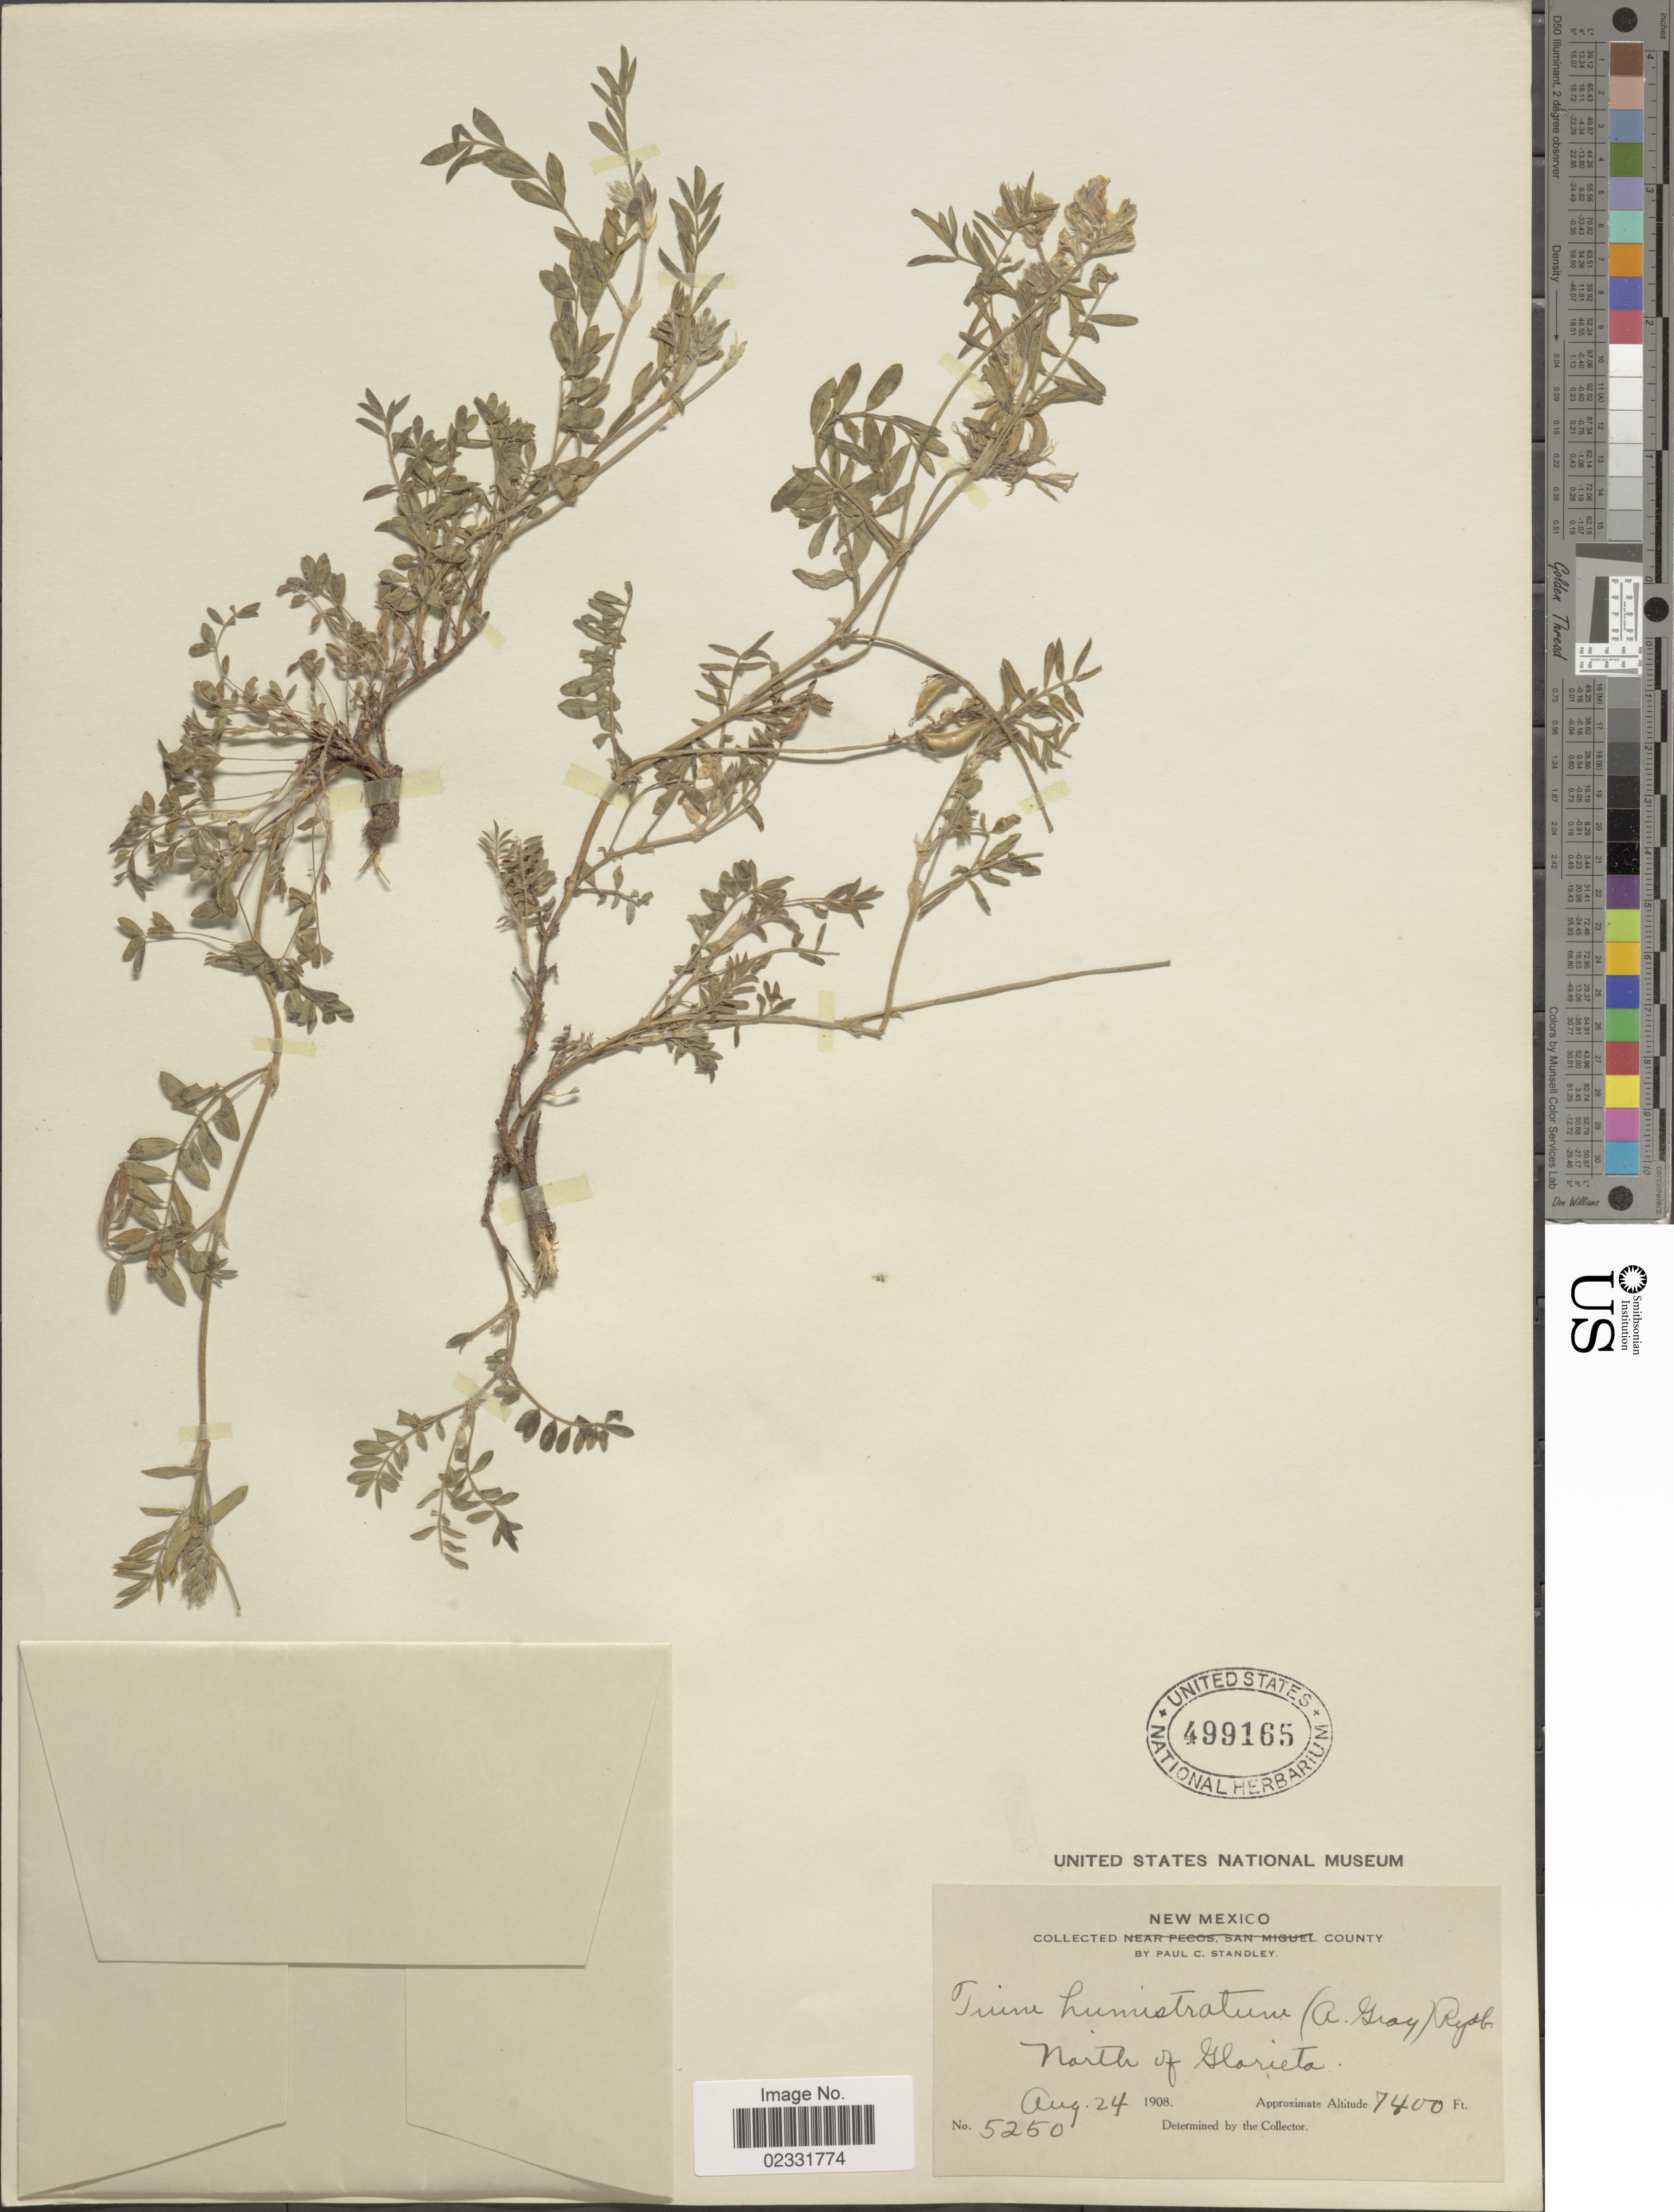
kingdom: Plantae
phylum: Tracheophyta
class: Magnoliopsida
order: Fabales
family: Fabaceae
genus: Astragalus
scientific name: Astragalus humistratus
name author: A. Gray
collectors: P. C. Standley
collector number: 5250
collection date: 1908-08-24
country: United States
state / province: New Mexico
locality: North of Glorieta.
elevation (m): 2256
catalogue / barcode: US 499165